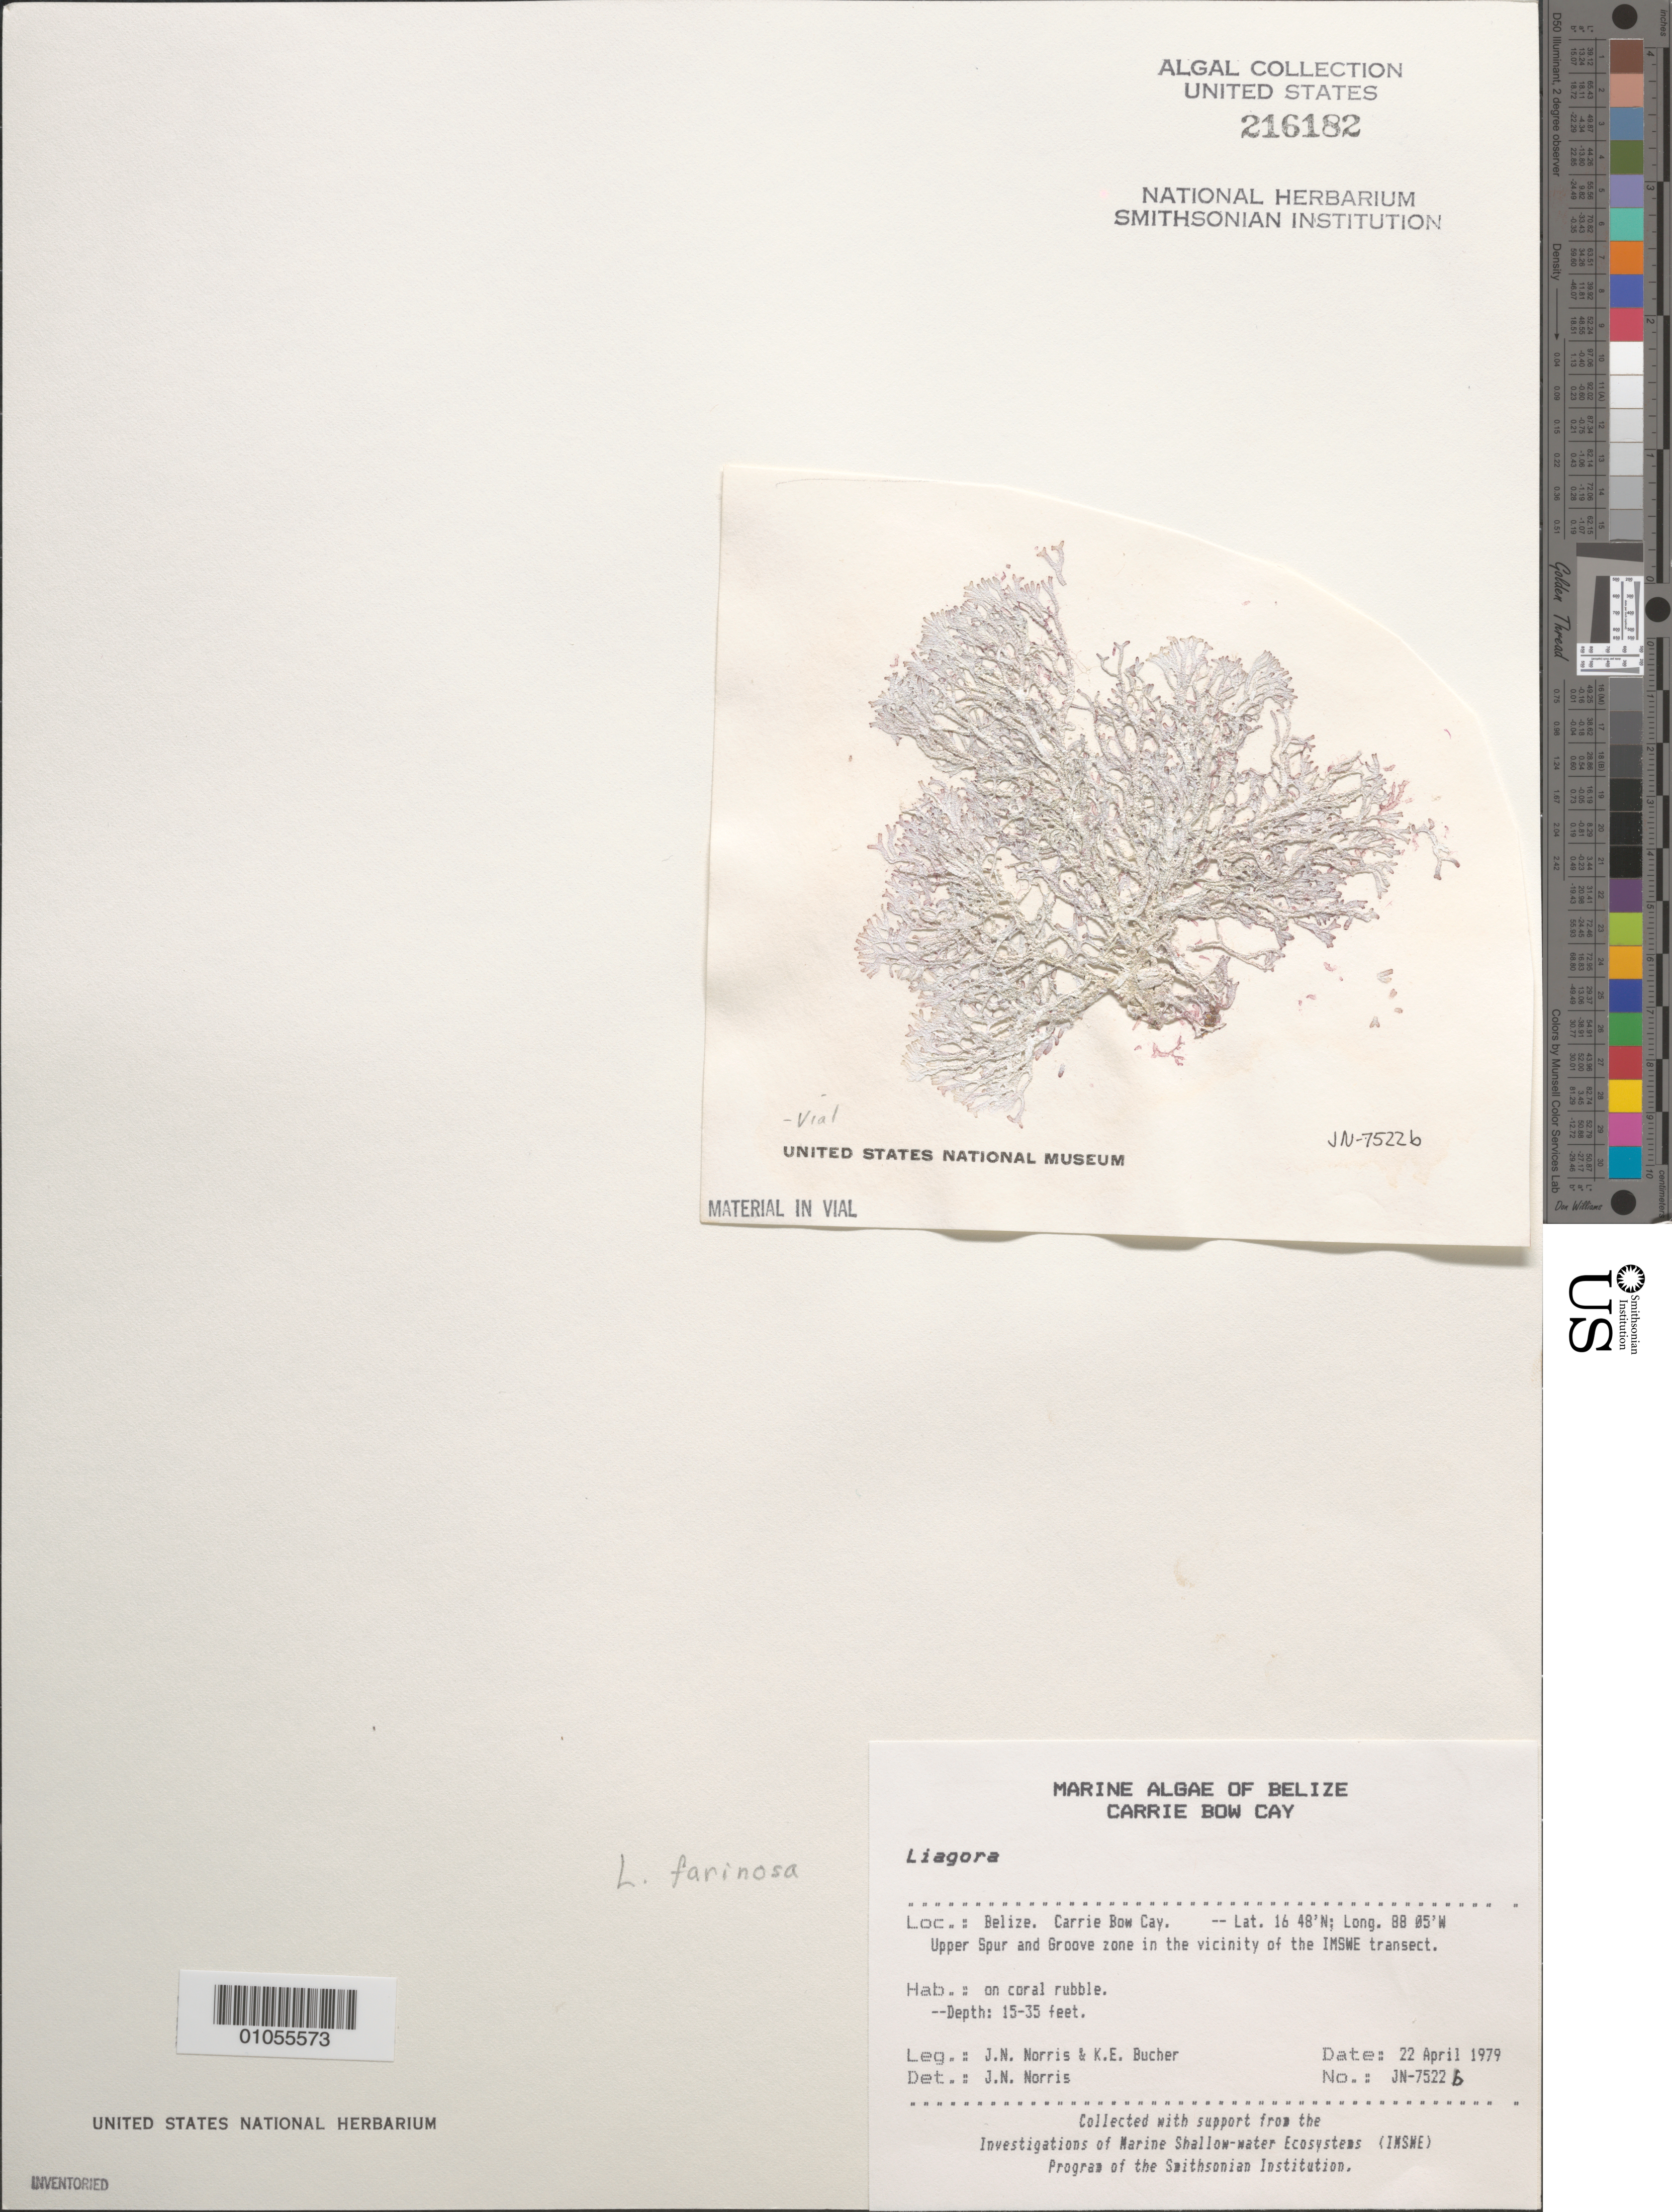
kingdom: Plantae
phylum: Rhodophyta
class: Florideophyceae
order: Nemaliales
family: Liagoraceae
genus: Liagora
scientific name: Liagora farinosa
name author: J.V.Lamouroux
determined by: Norris, James N.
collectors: J. N. Norris & K. E. Bucher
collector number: JN-7522B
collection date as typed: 22 Apr 1979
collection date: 1979-04-22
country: Belize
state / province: Stann Creek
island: Carrie Bow Cay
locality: Upper spur and groove zone, in IMSWE transect area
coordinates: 16 48'N, 88 05'W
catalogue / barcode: US 216182